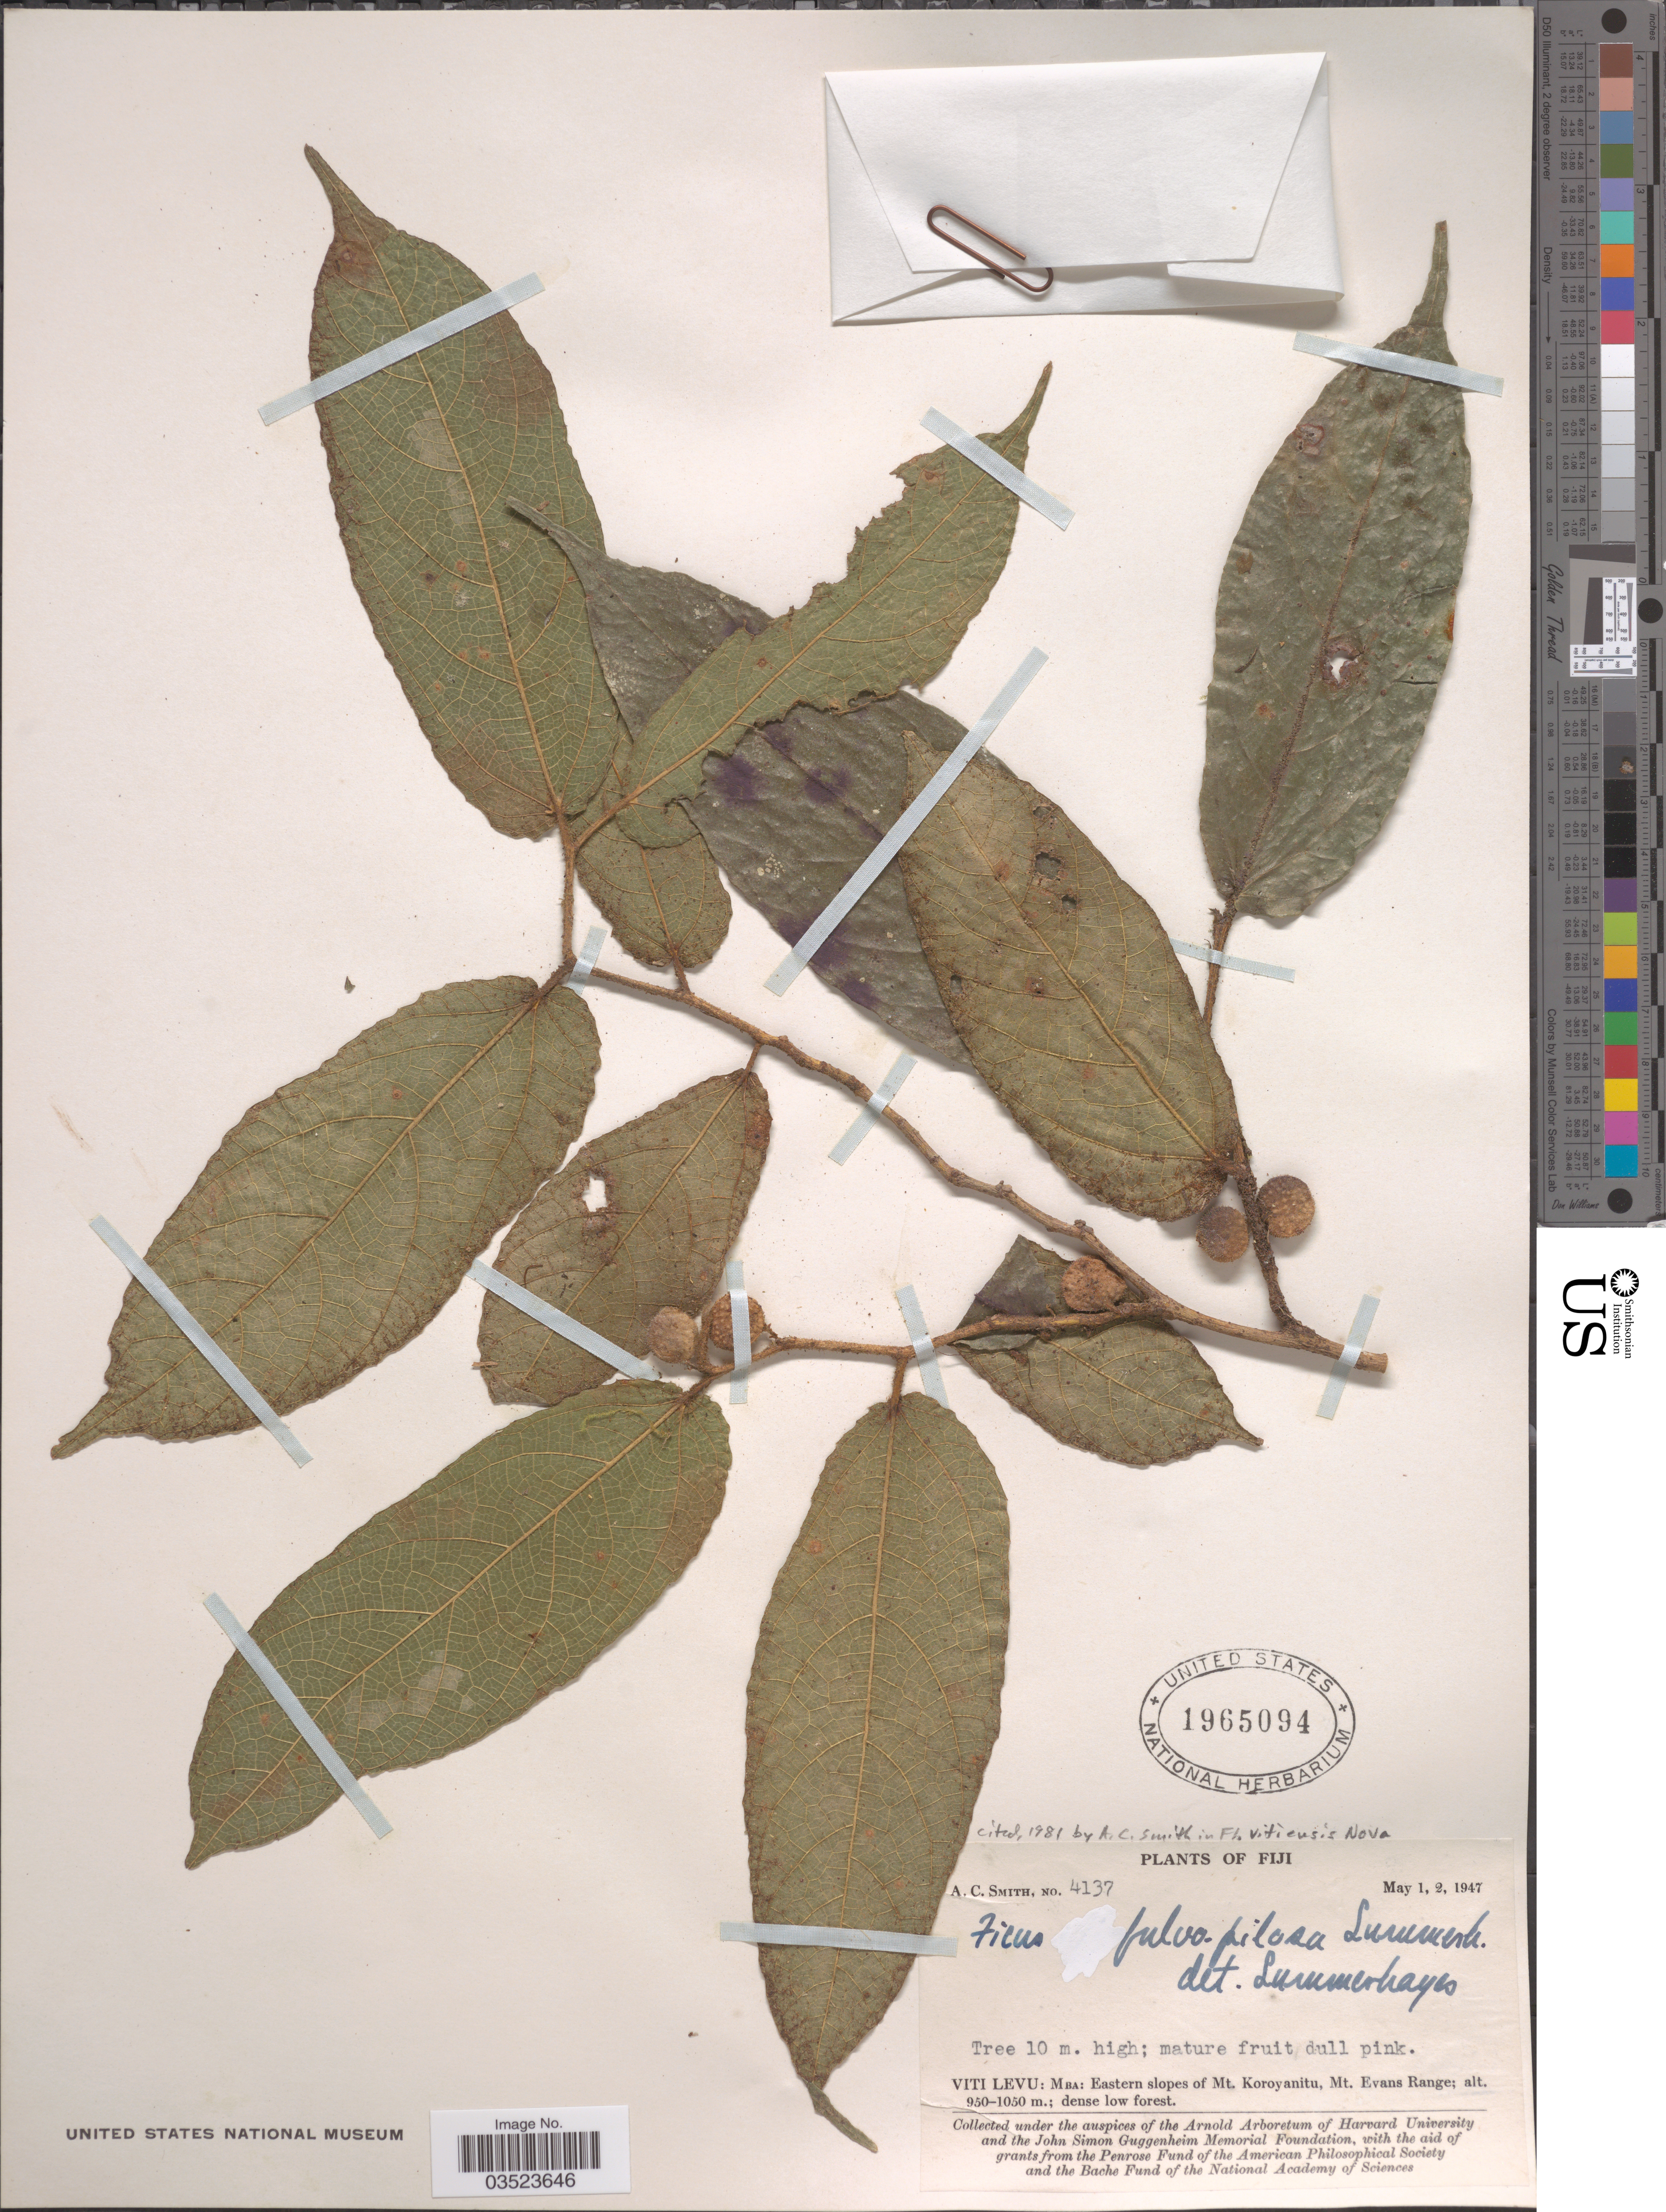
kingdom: Plantae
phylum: Tracheophyta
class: Magnoliopsida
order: Rosales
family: Moraceae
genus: Ficus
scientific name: Ficus fulvo-pilosa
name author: Summerh. in A.C. Sm.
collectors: A. C. Smith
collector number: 4137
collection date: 1947-05-01/1947-05-02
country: Fiji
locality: Viti Levu: Mba: Eastern slopes of mt. Koroyanitu, Mt. Evans Range.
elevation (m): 950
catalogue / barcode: US 1965094